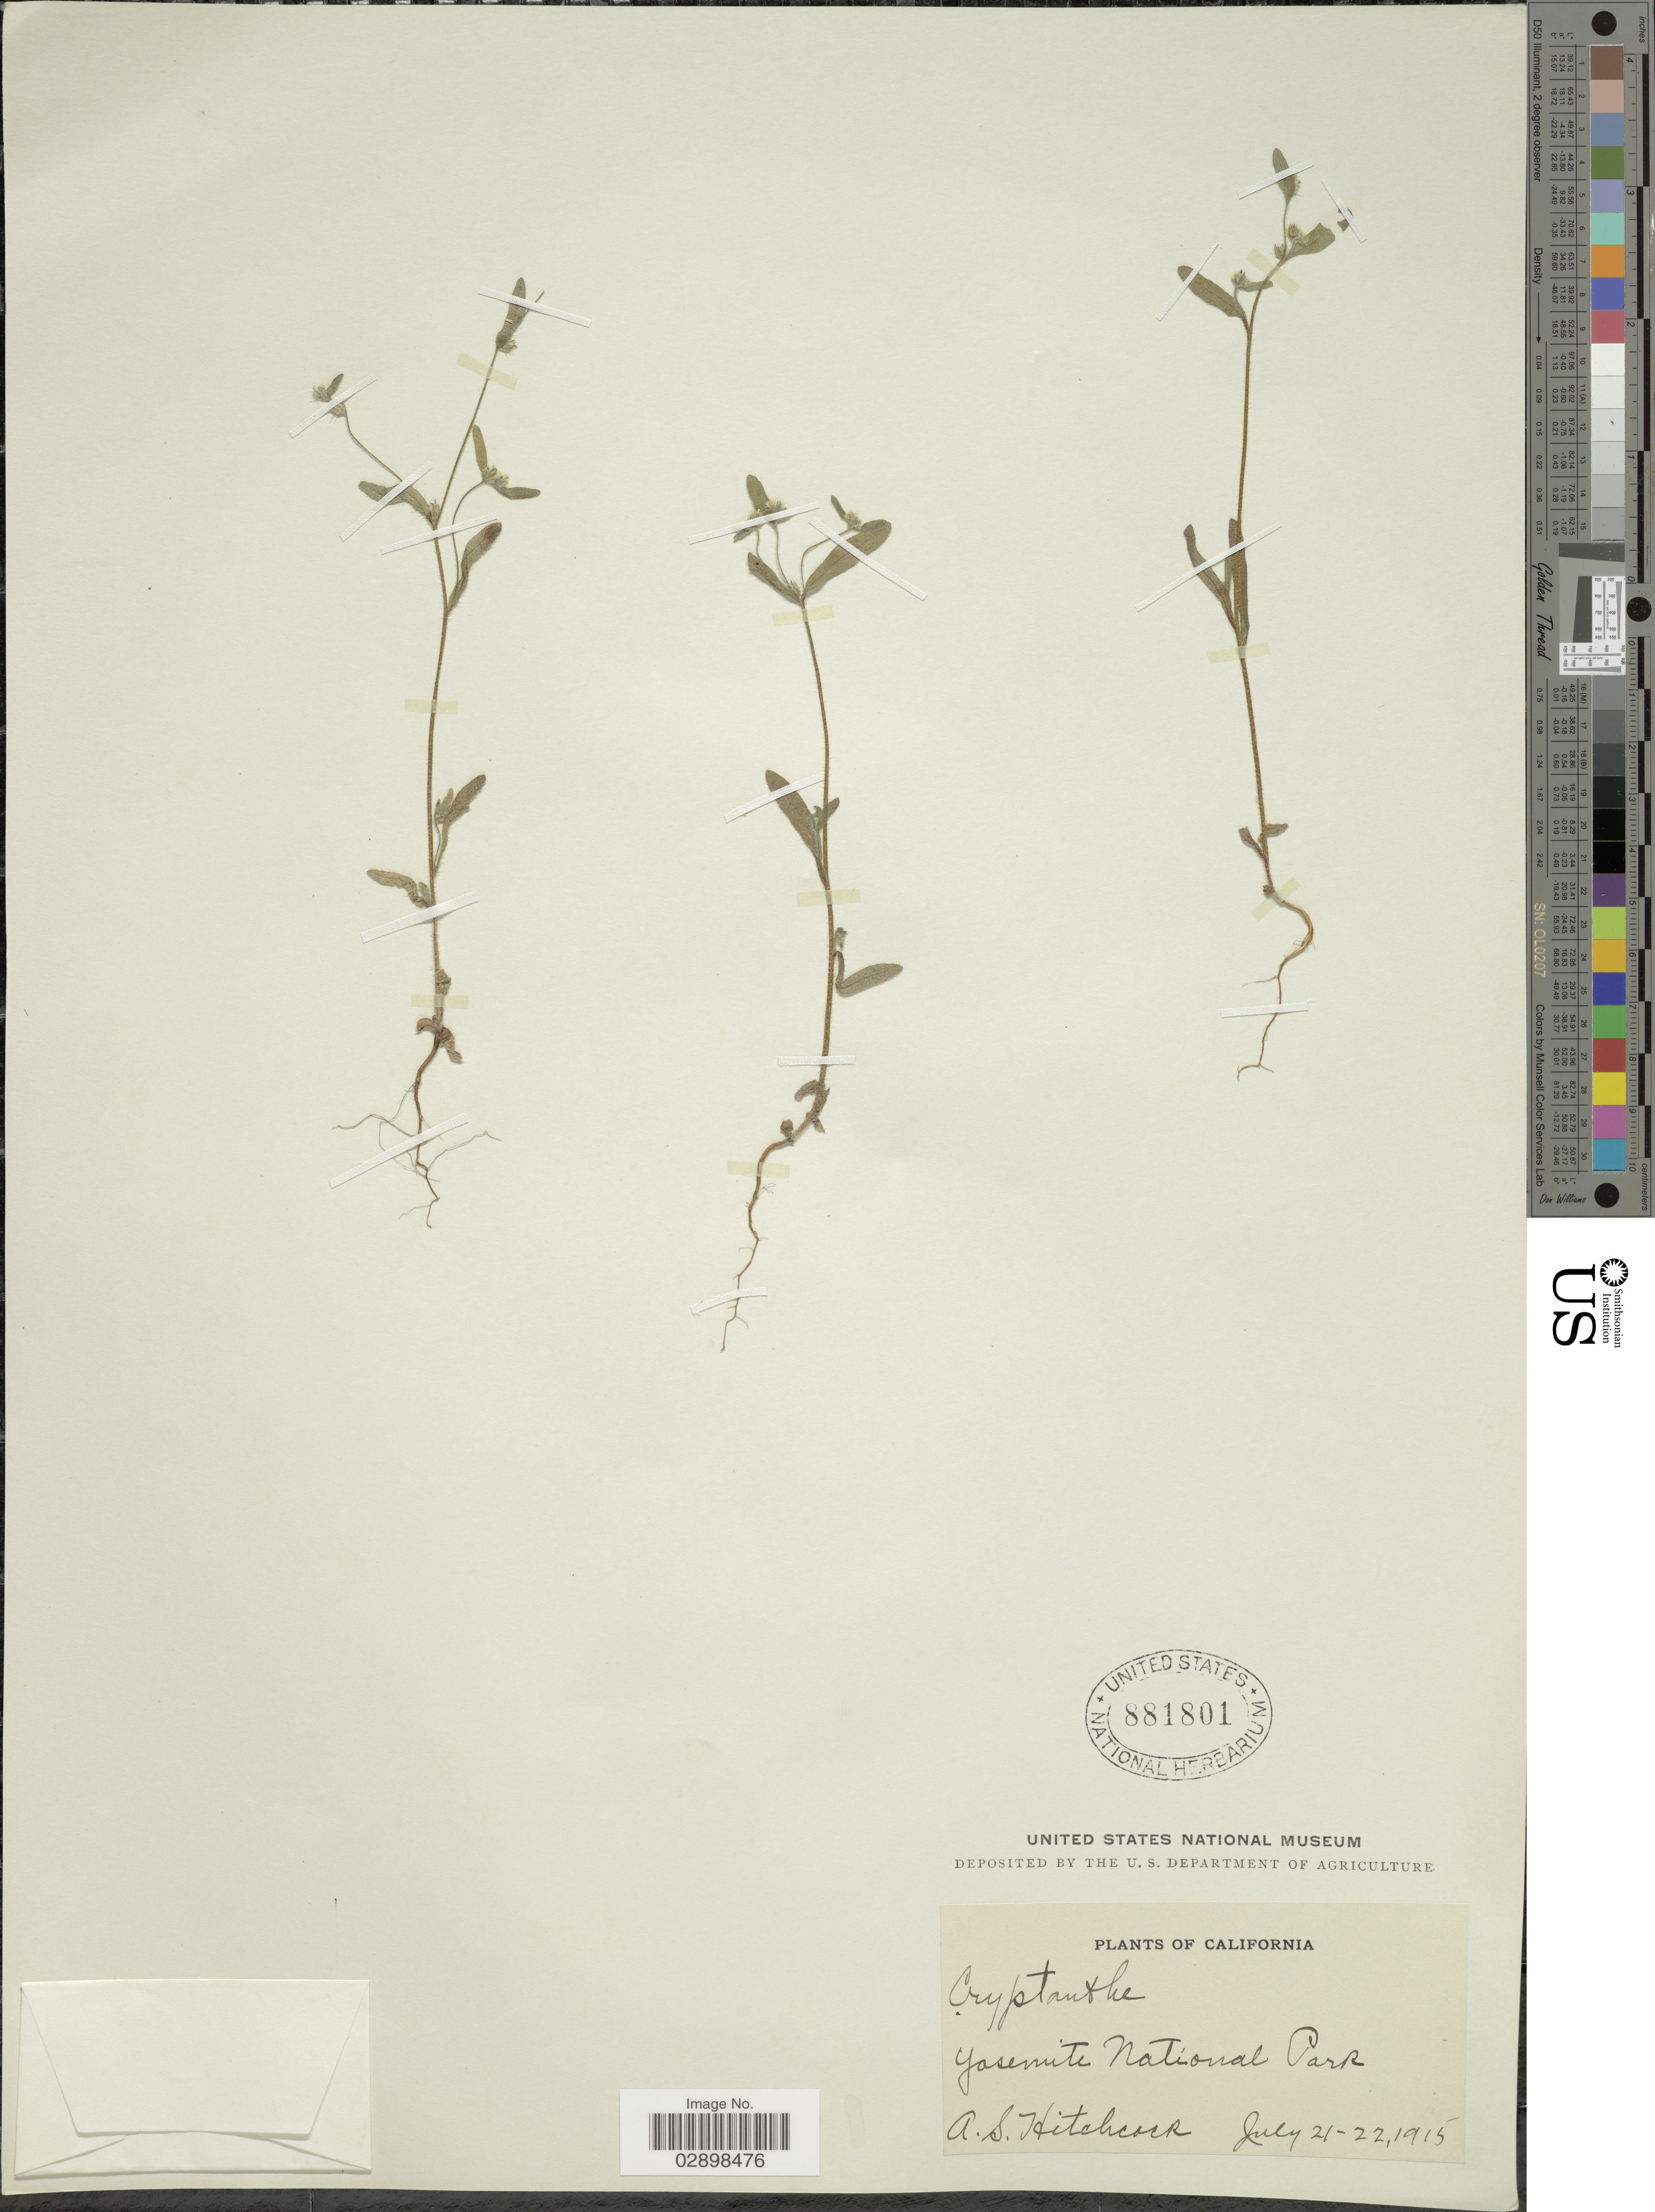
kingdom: Plantae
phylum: Tracheophyta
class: Magnoliopsida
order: Boraginales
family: Boraginaceae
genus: Cryptantha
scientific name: Cryptantha sp.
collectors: A. S. Hitchcock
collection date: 1915-07-21/1915-07-22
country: United States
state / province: California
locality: Yasemite National Park.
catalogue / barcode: US 881801